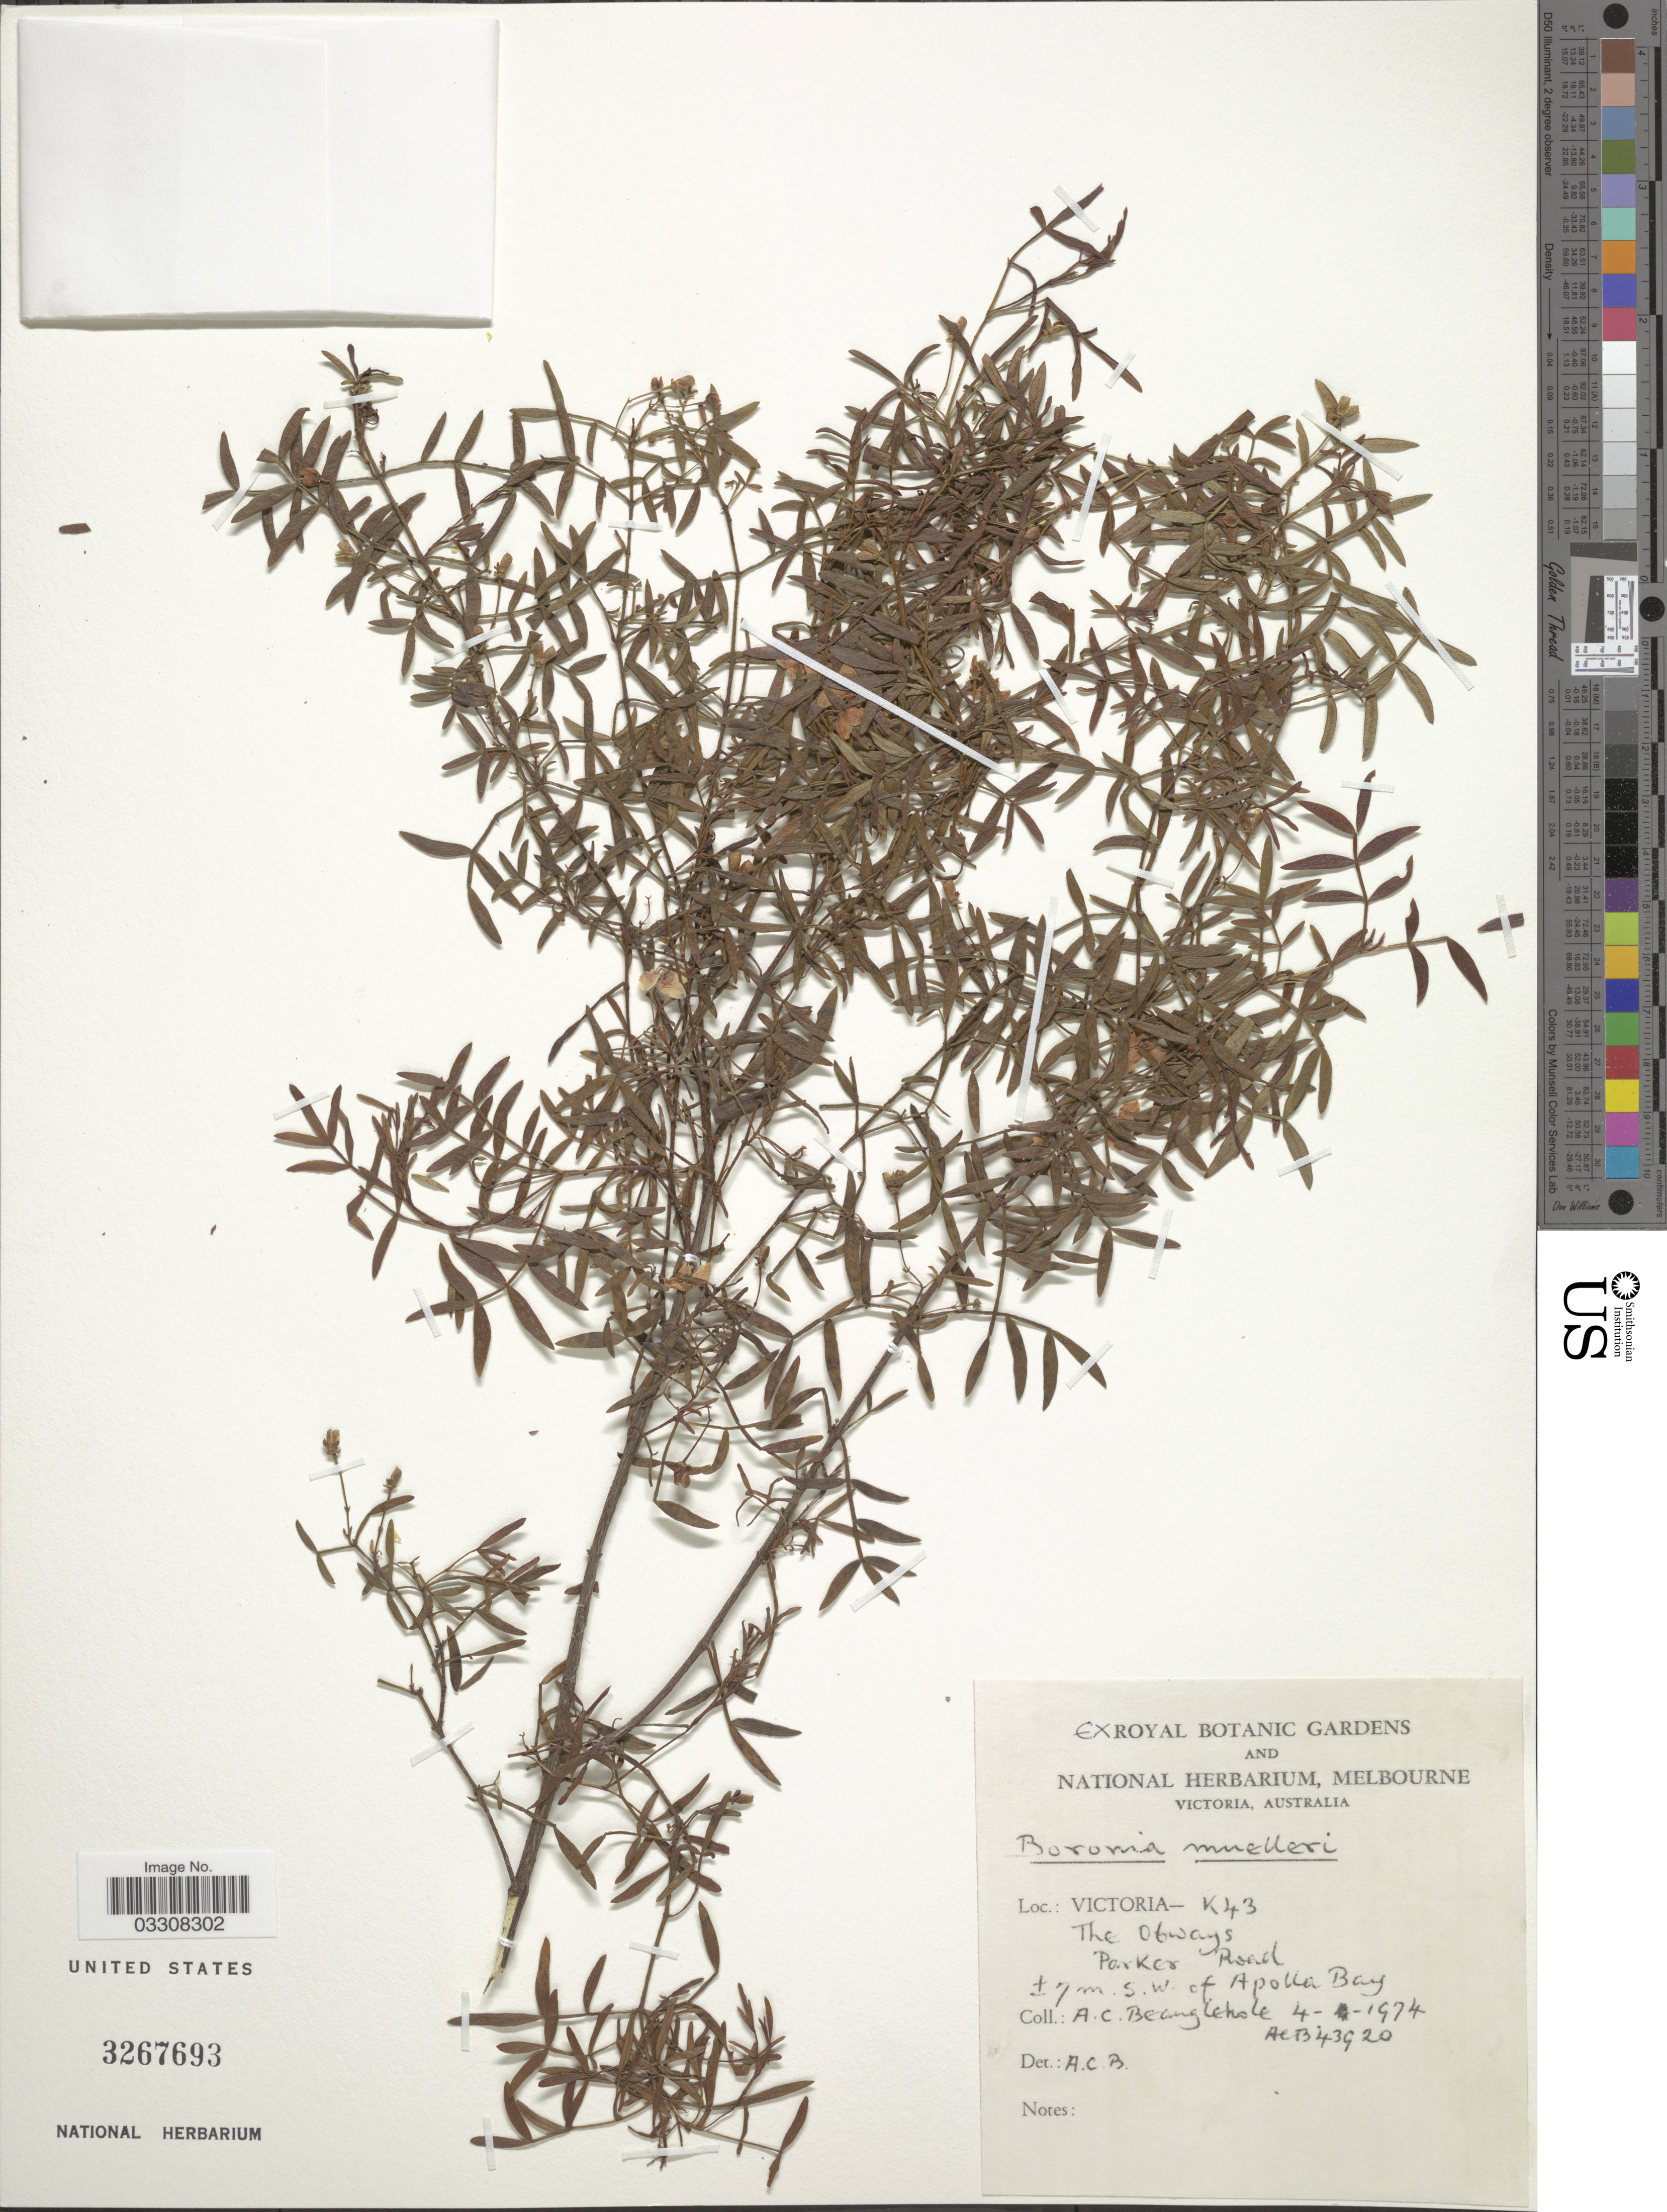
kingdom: Plantae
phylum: Tracheophyta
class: Magnoliopsida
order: Sapindales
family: Rutaceae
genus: Boronia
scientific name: Boronia muelleri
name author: (Benth.) Cheel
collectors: A. Beauglehole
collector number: ACB 43920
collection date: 1974-01-04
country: Australia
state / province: Victoria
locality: Victoria- K43. The Obways Parkes Road ± 7 m. S.W. of Apollo Bay.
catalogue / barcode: US 3267693